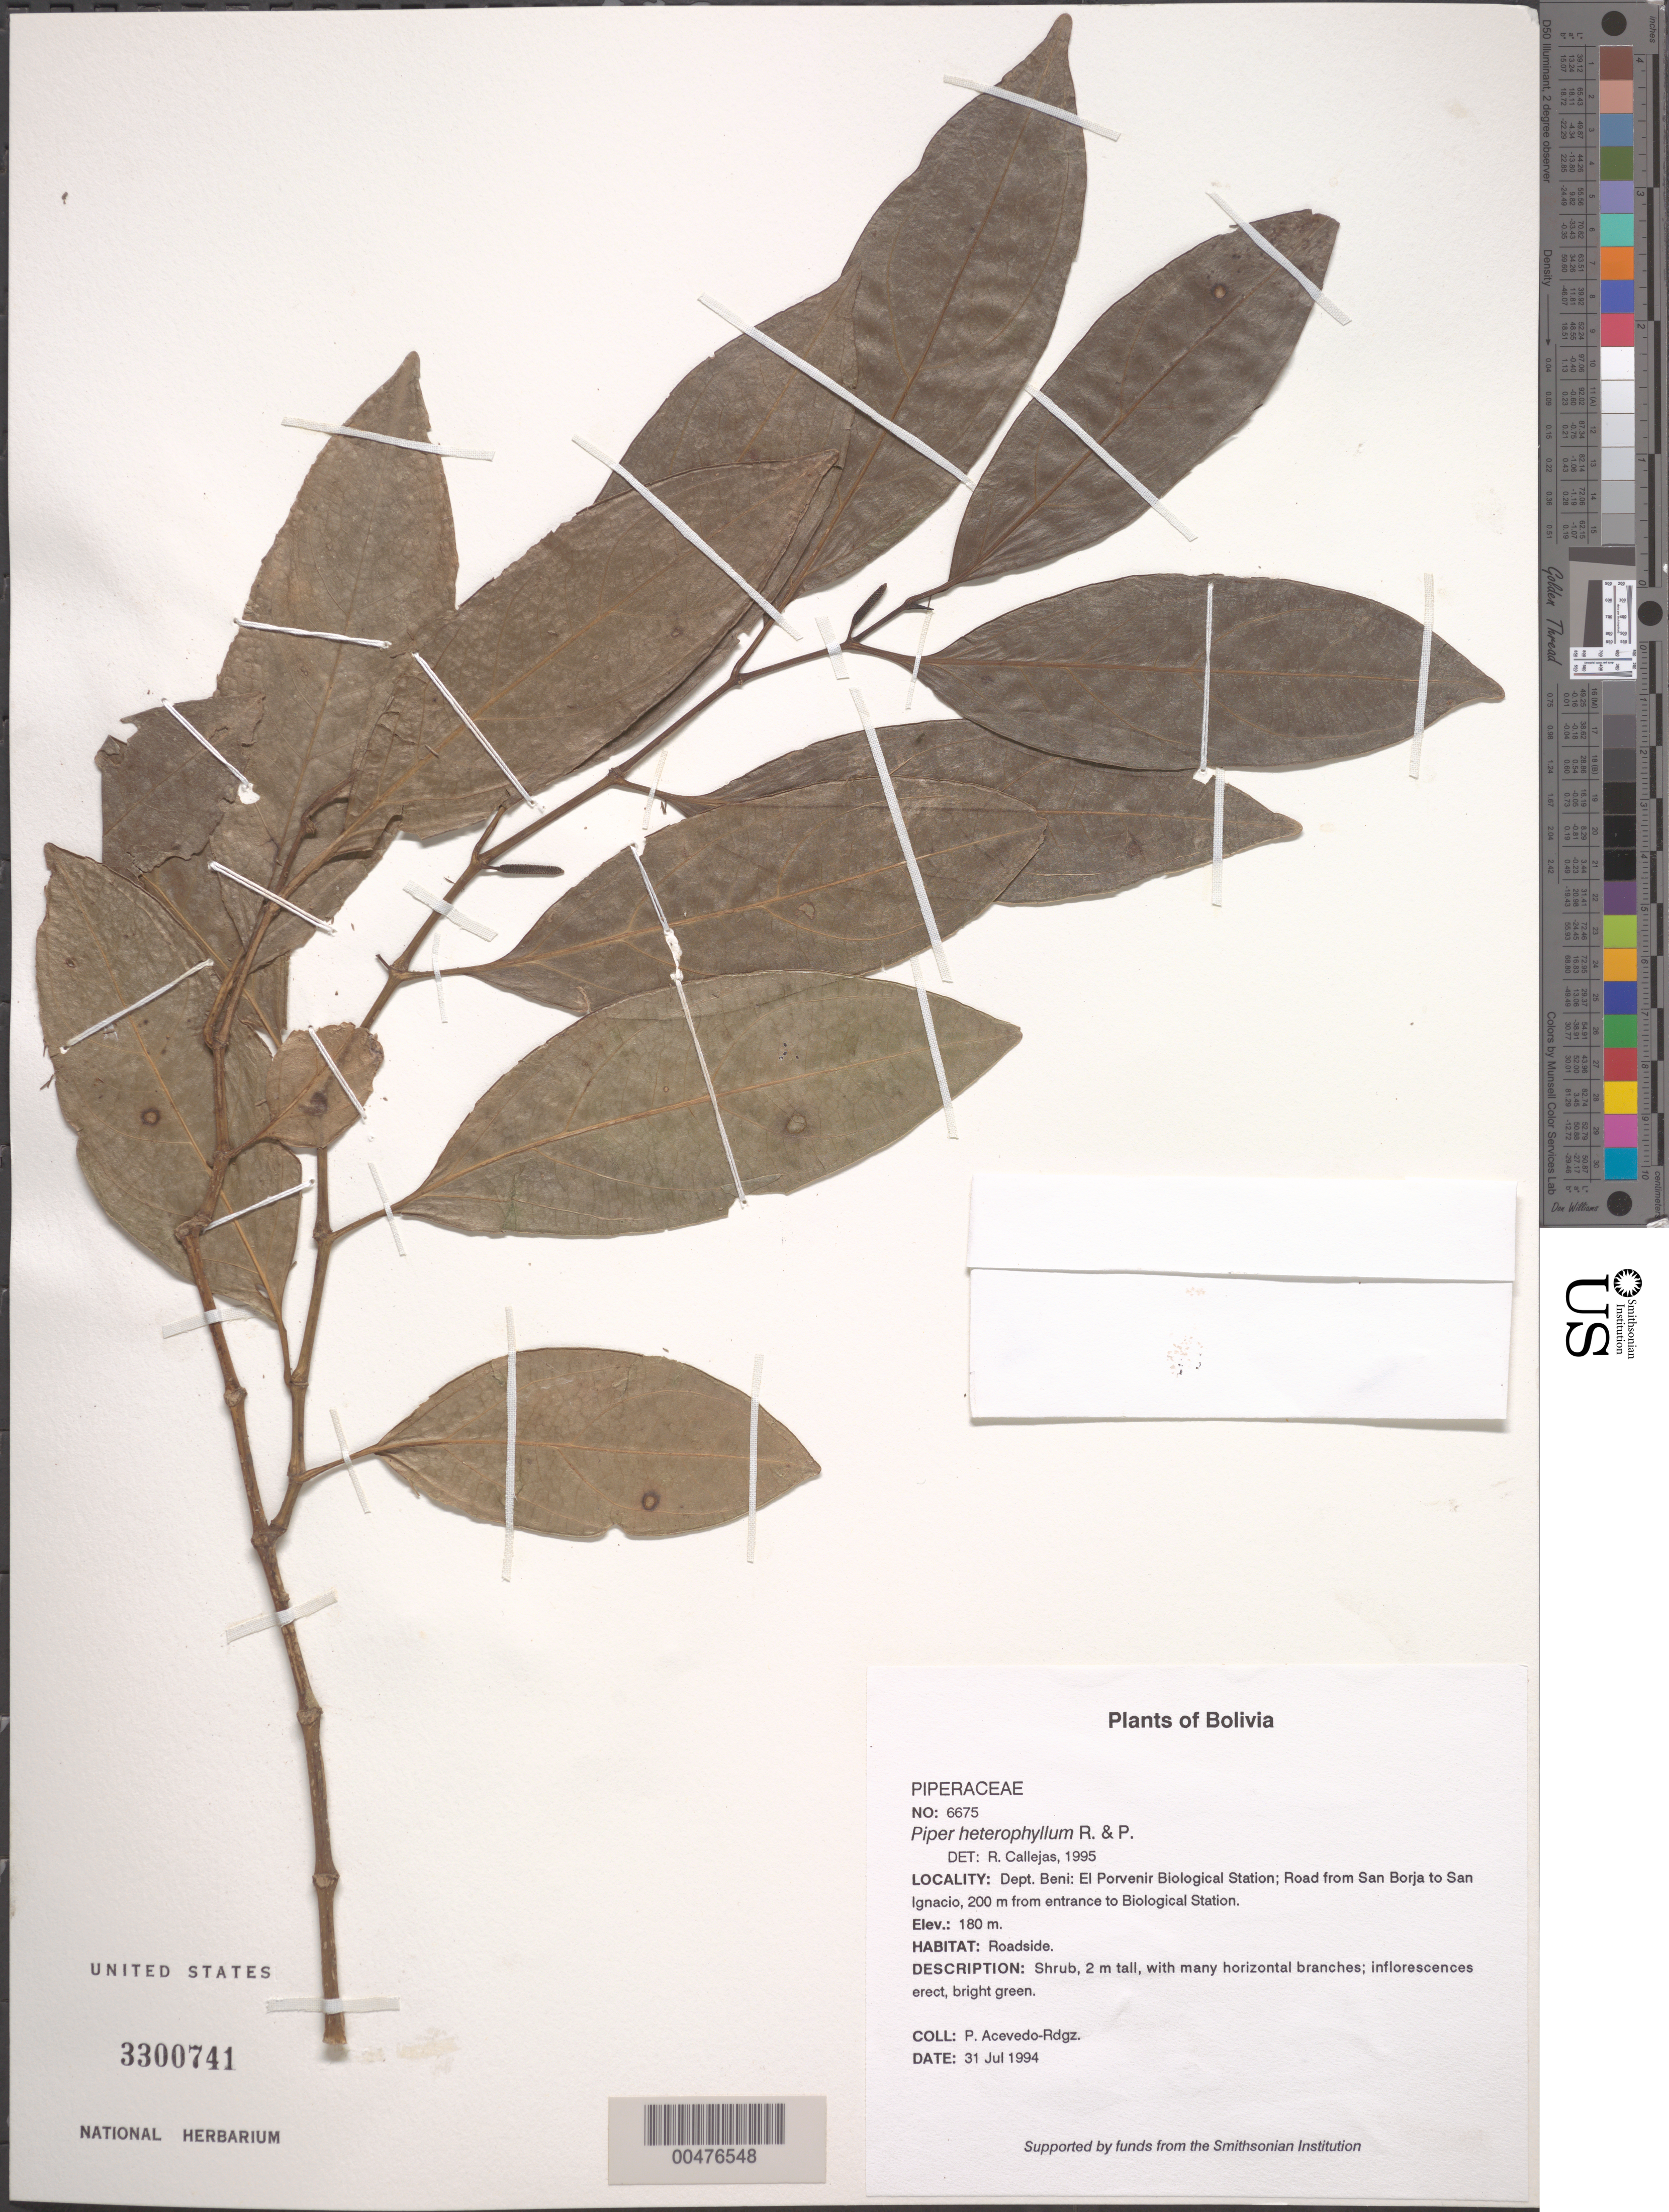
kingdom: Plantae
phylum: Tracheophyta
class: Magnoliopsida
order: Piperales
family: Piperaceae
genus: Piper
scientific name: Piper heterophyllum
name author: Ruiz & Pav.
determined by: Callejas, Ricardo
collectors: P. Acevedo-Rodr.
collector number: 6675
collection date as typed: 31 Jul 1994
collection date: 1994-07-31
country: Bolivia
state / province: Beni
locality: Depart. Beni, El Porvenir Biological Station. Road from San Borja to San Ignacio; 200 m from entrance to Biological Station.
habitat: Roadside.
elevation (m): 180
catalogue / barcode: US 3300741